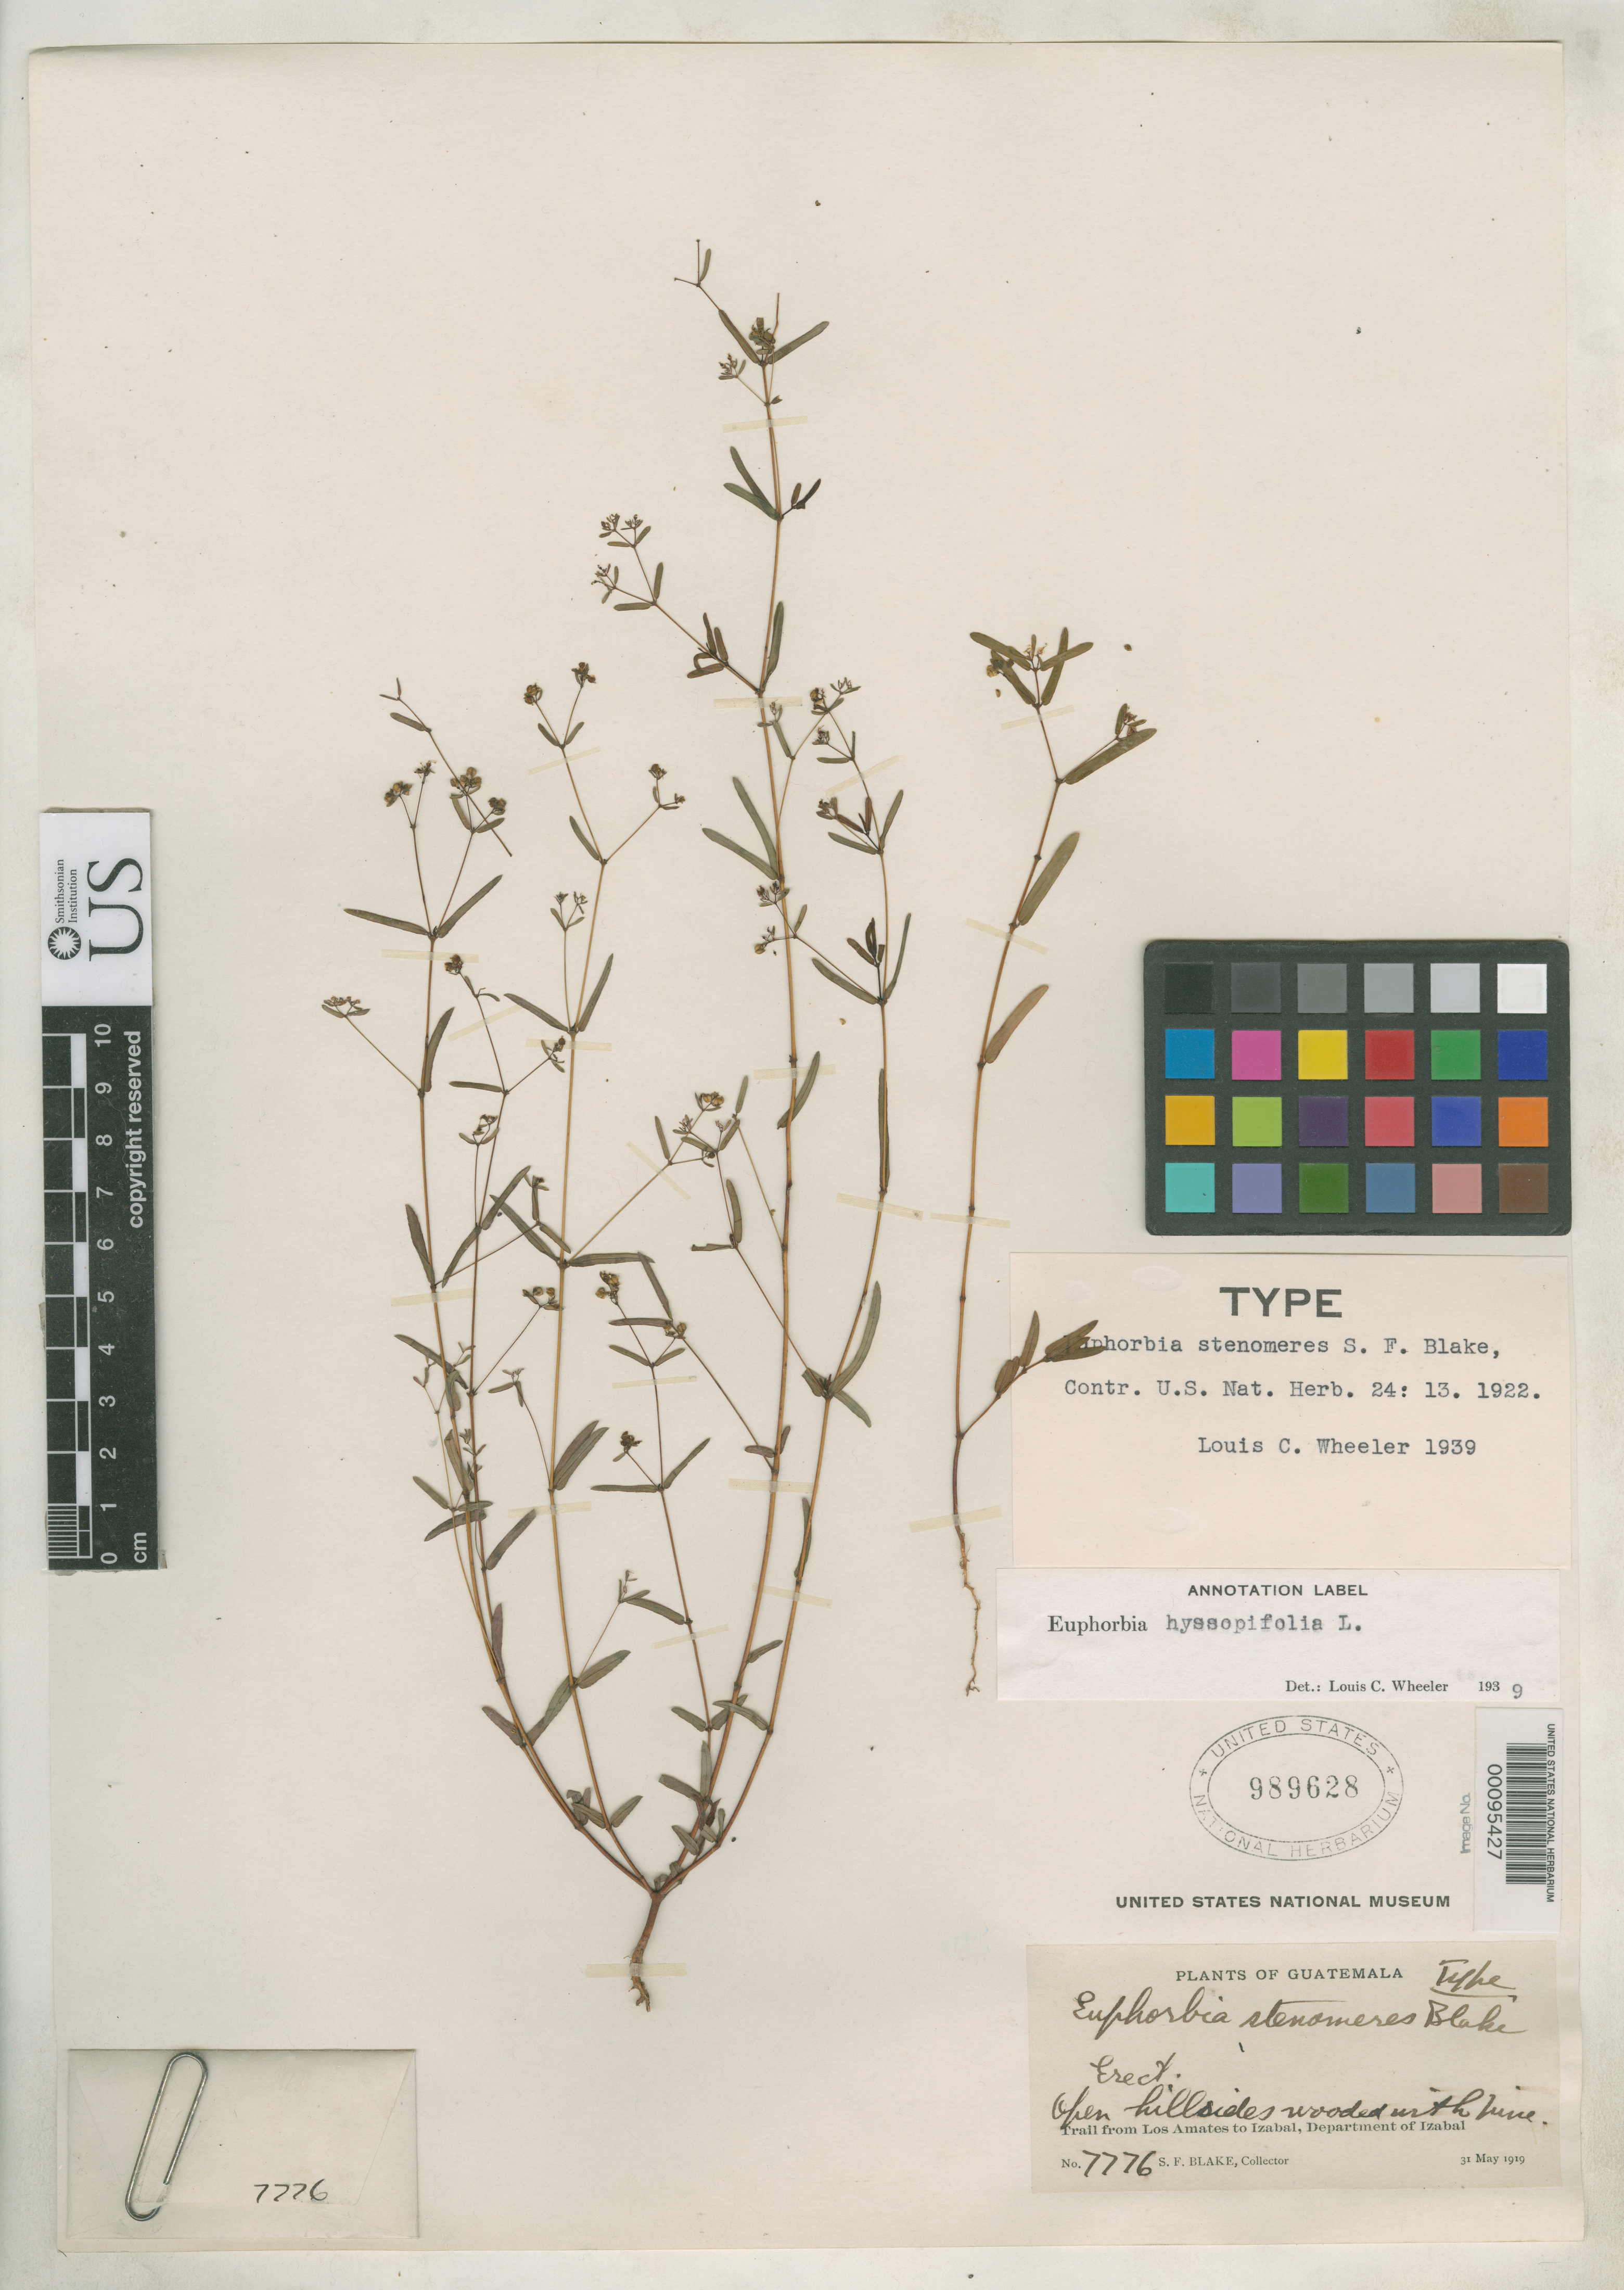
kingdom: Plantae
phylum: Tracheophyta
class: Magnoliopsida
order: Malpighiales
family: Euphorbiaceae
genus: Euphorbia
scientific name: Euphorbia stenomeres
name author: S.F. Blake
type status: Holotype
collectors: S. Blake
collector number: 7776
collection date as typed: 31 May 1919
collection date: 1919-05-31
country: Guatemala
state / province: Izabal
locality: Along trail from Los Amates to Izabal.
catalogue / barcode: US 989628